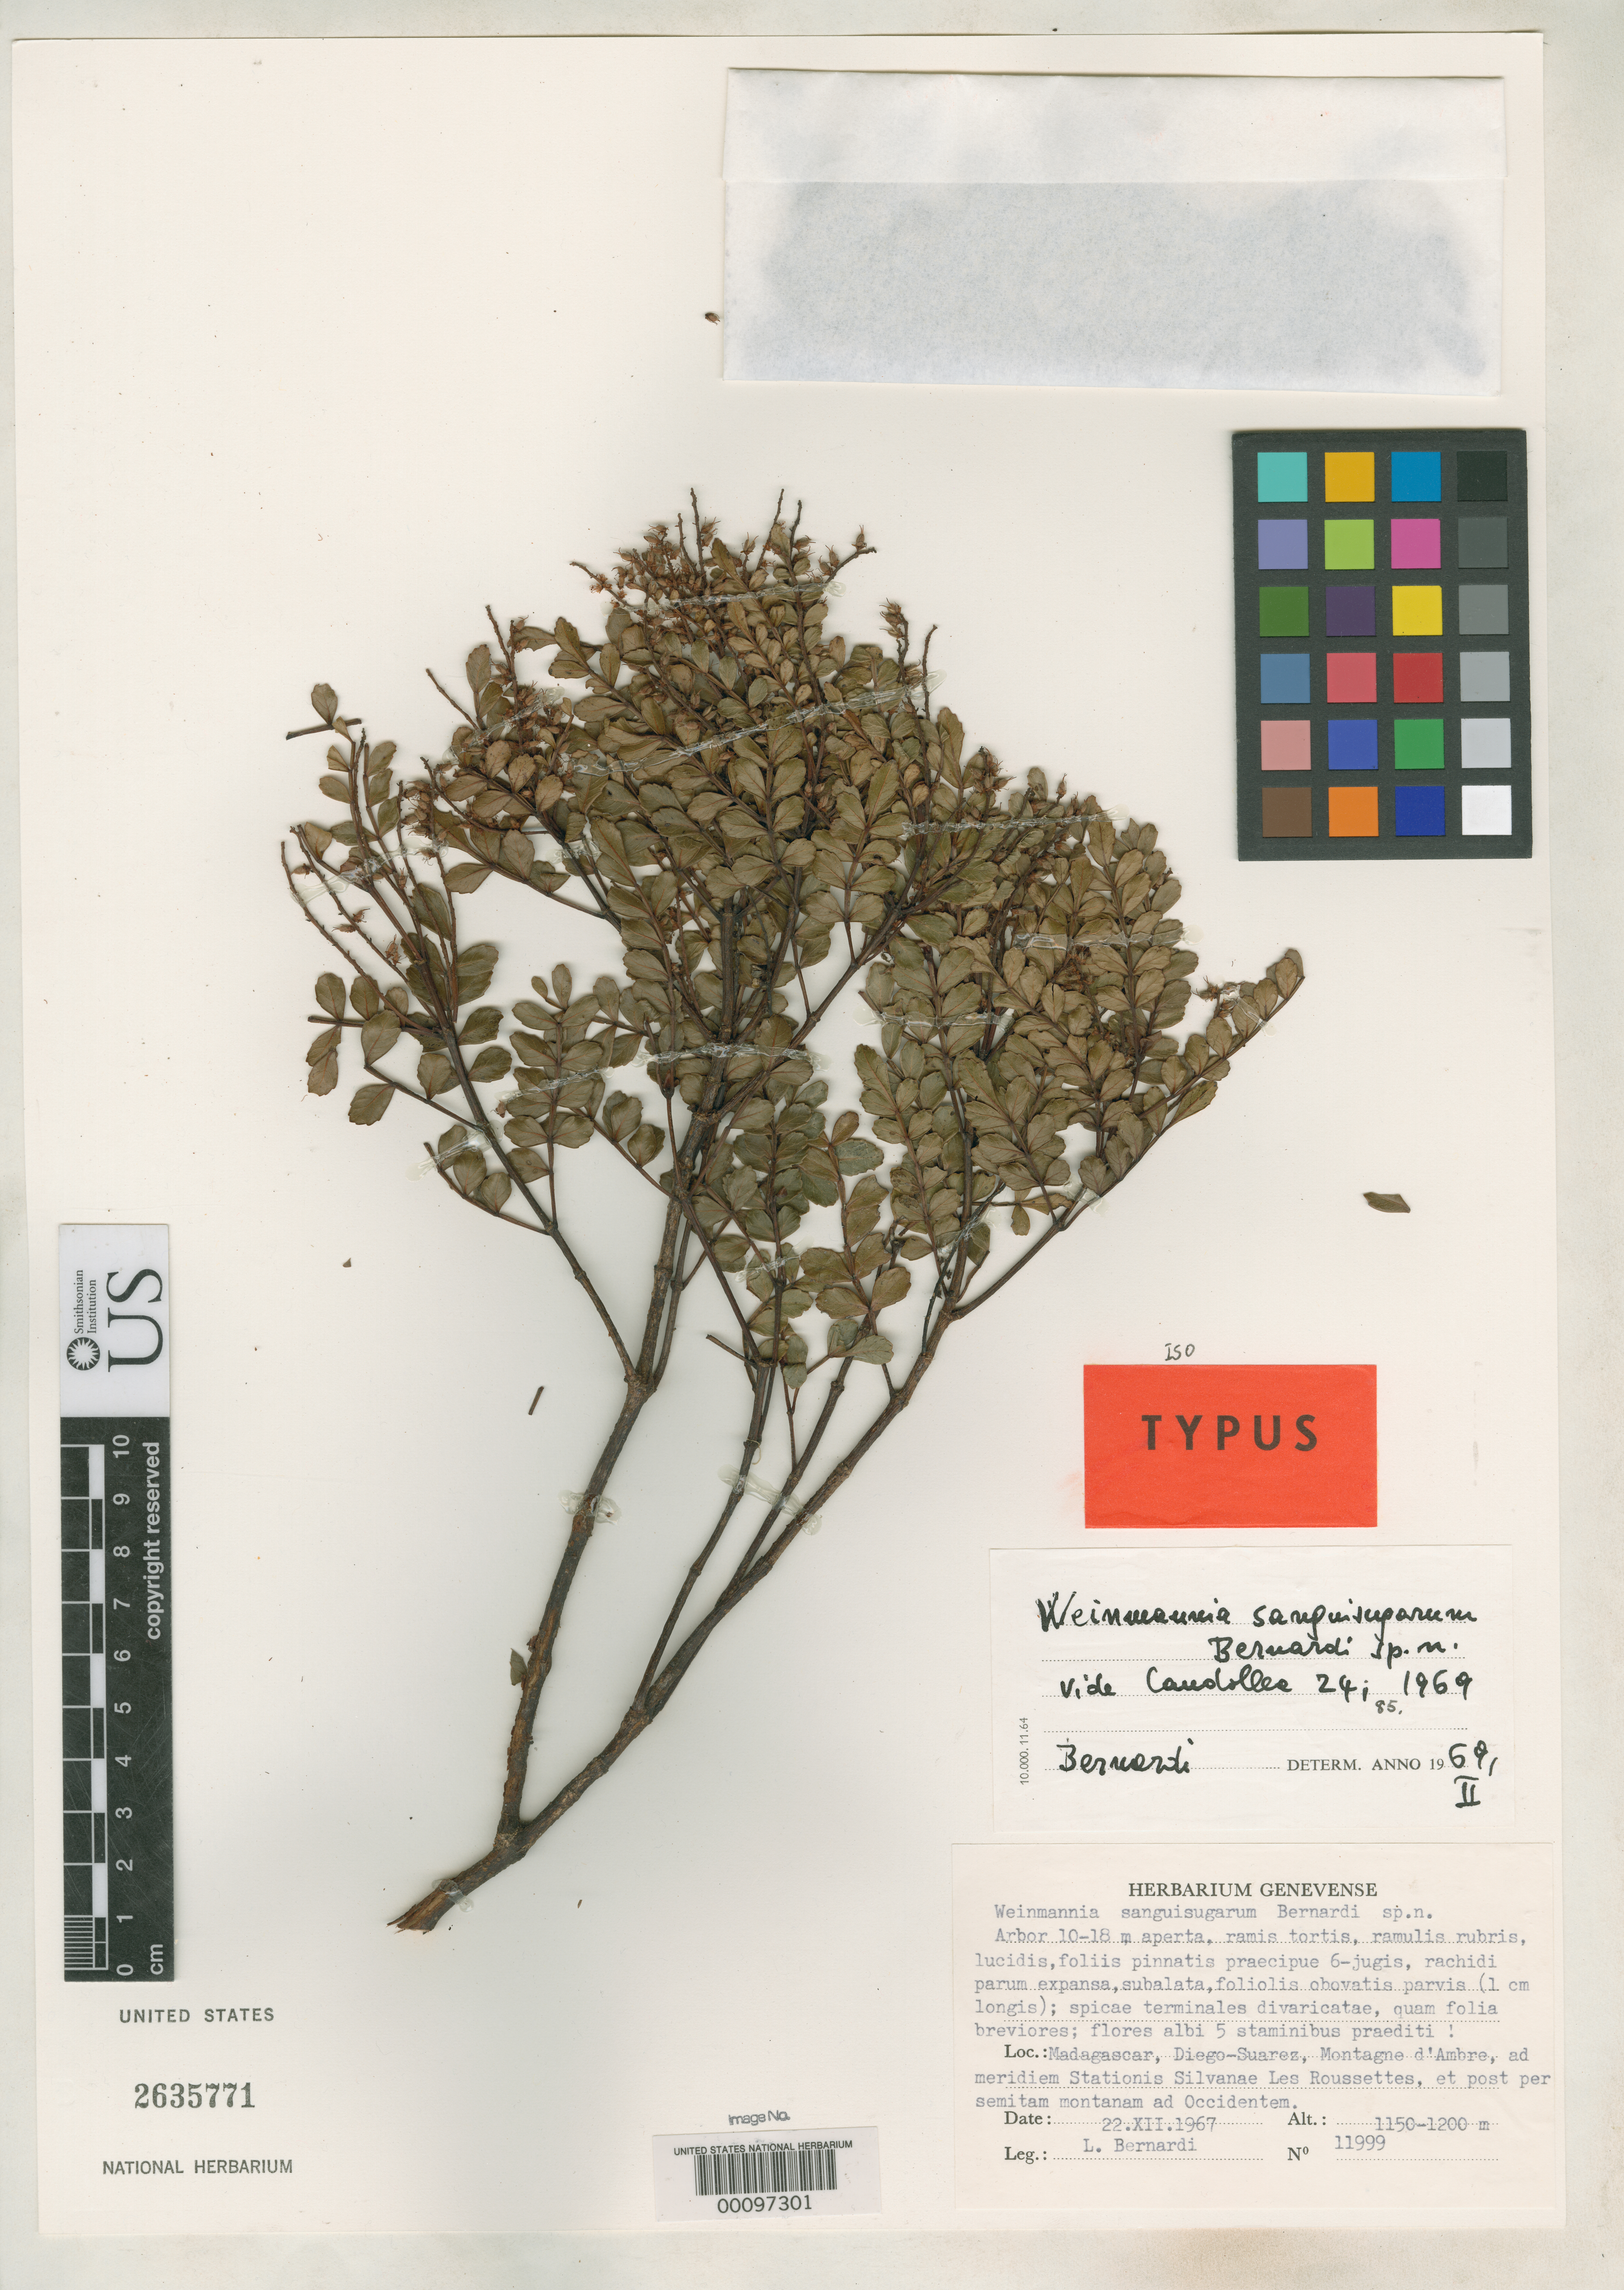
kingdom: Plantae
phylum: Tracheophyta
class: Magnoliopsida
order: Oxalidales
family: Cunoniaceae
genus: Weinmannia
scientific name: Weinmannia sanguisugarum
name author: Bernardi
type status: Isotype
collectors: L. Bernardi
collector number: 11999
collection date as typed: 22 Dec 1967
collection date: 1967-12-22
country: Madagascar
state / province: Diana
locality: Montagne D'ambre.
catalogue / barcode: US 2635771